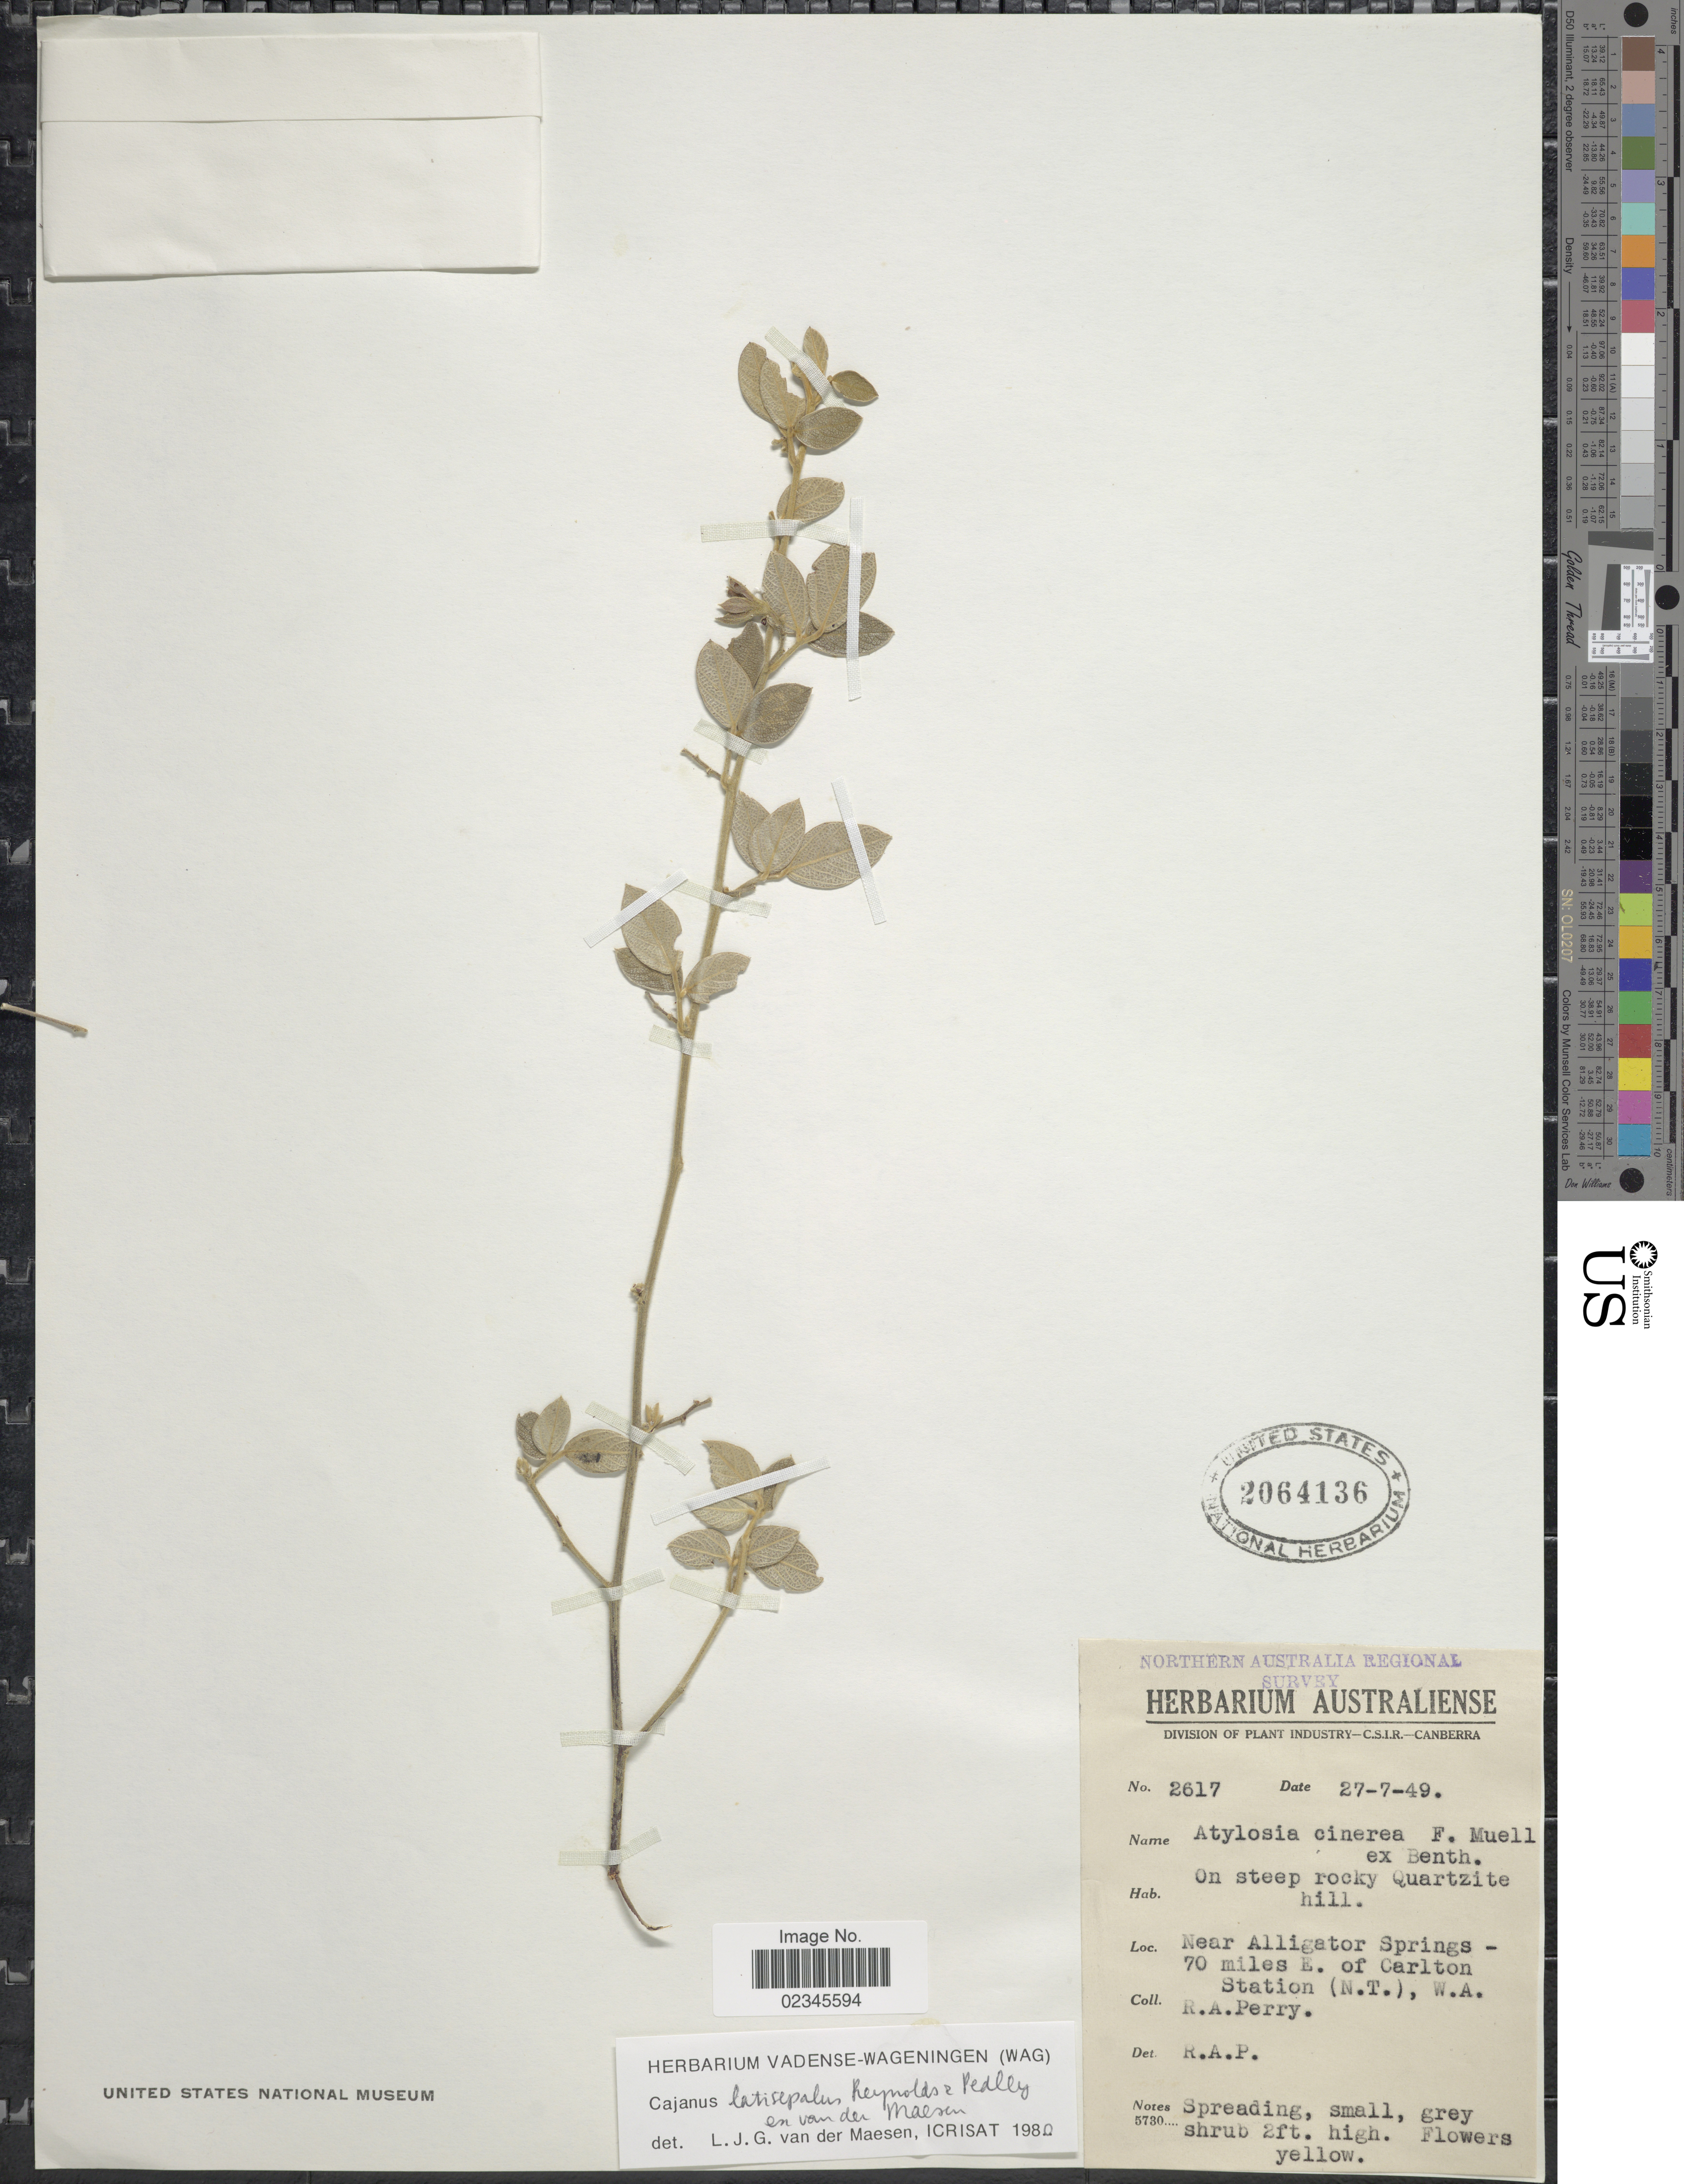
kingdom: Plantae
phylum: Tracheophyta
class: Magnoliopsida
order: Fabales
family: Fabaceae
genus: Cajanus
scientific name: Cajanus latisepalus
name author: (S. T. Reynolds & Pedley) Maesen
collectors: Perry, R. A.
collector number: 2617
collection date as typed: Transcribed d/m/y: 27/7/49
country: Australia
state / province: Northern Territory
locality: Northern Australia. Near Alligator Springs - 70 miles E. of Carlton Station (N.T.), W.A.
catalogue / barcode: US 2064136